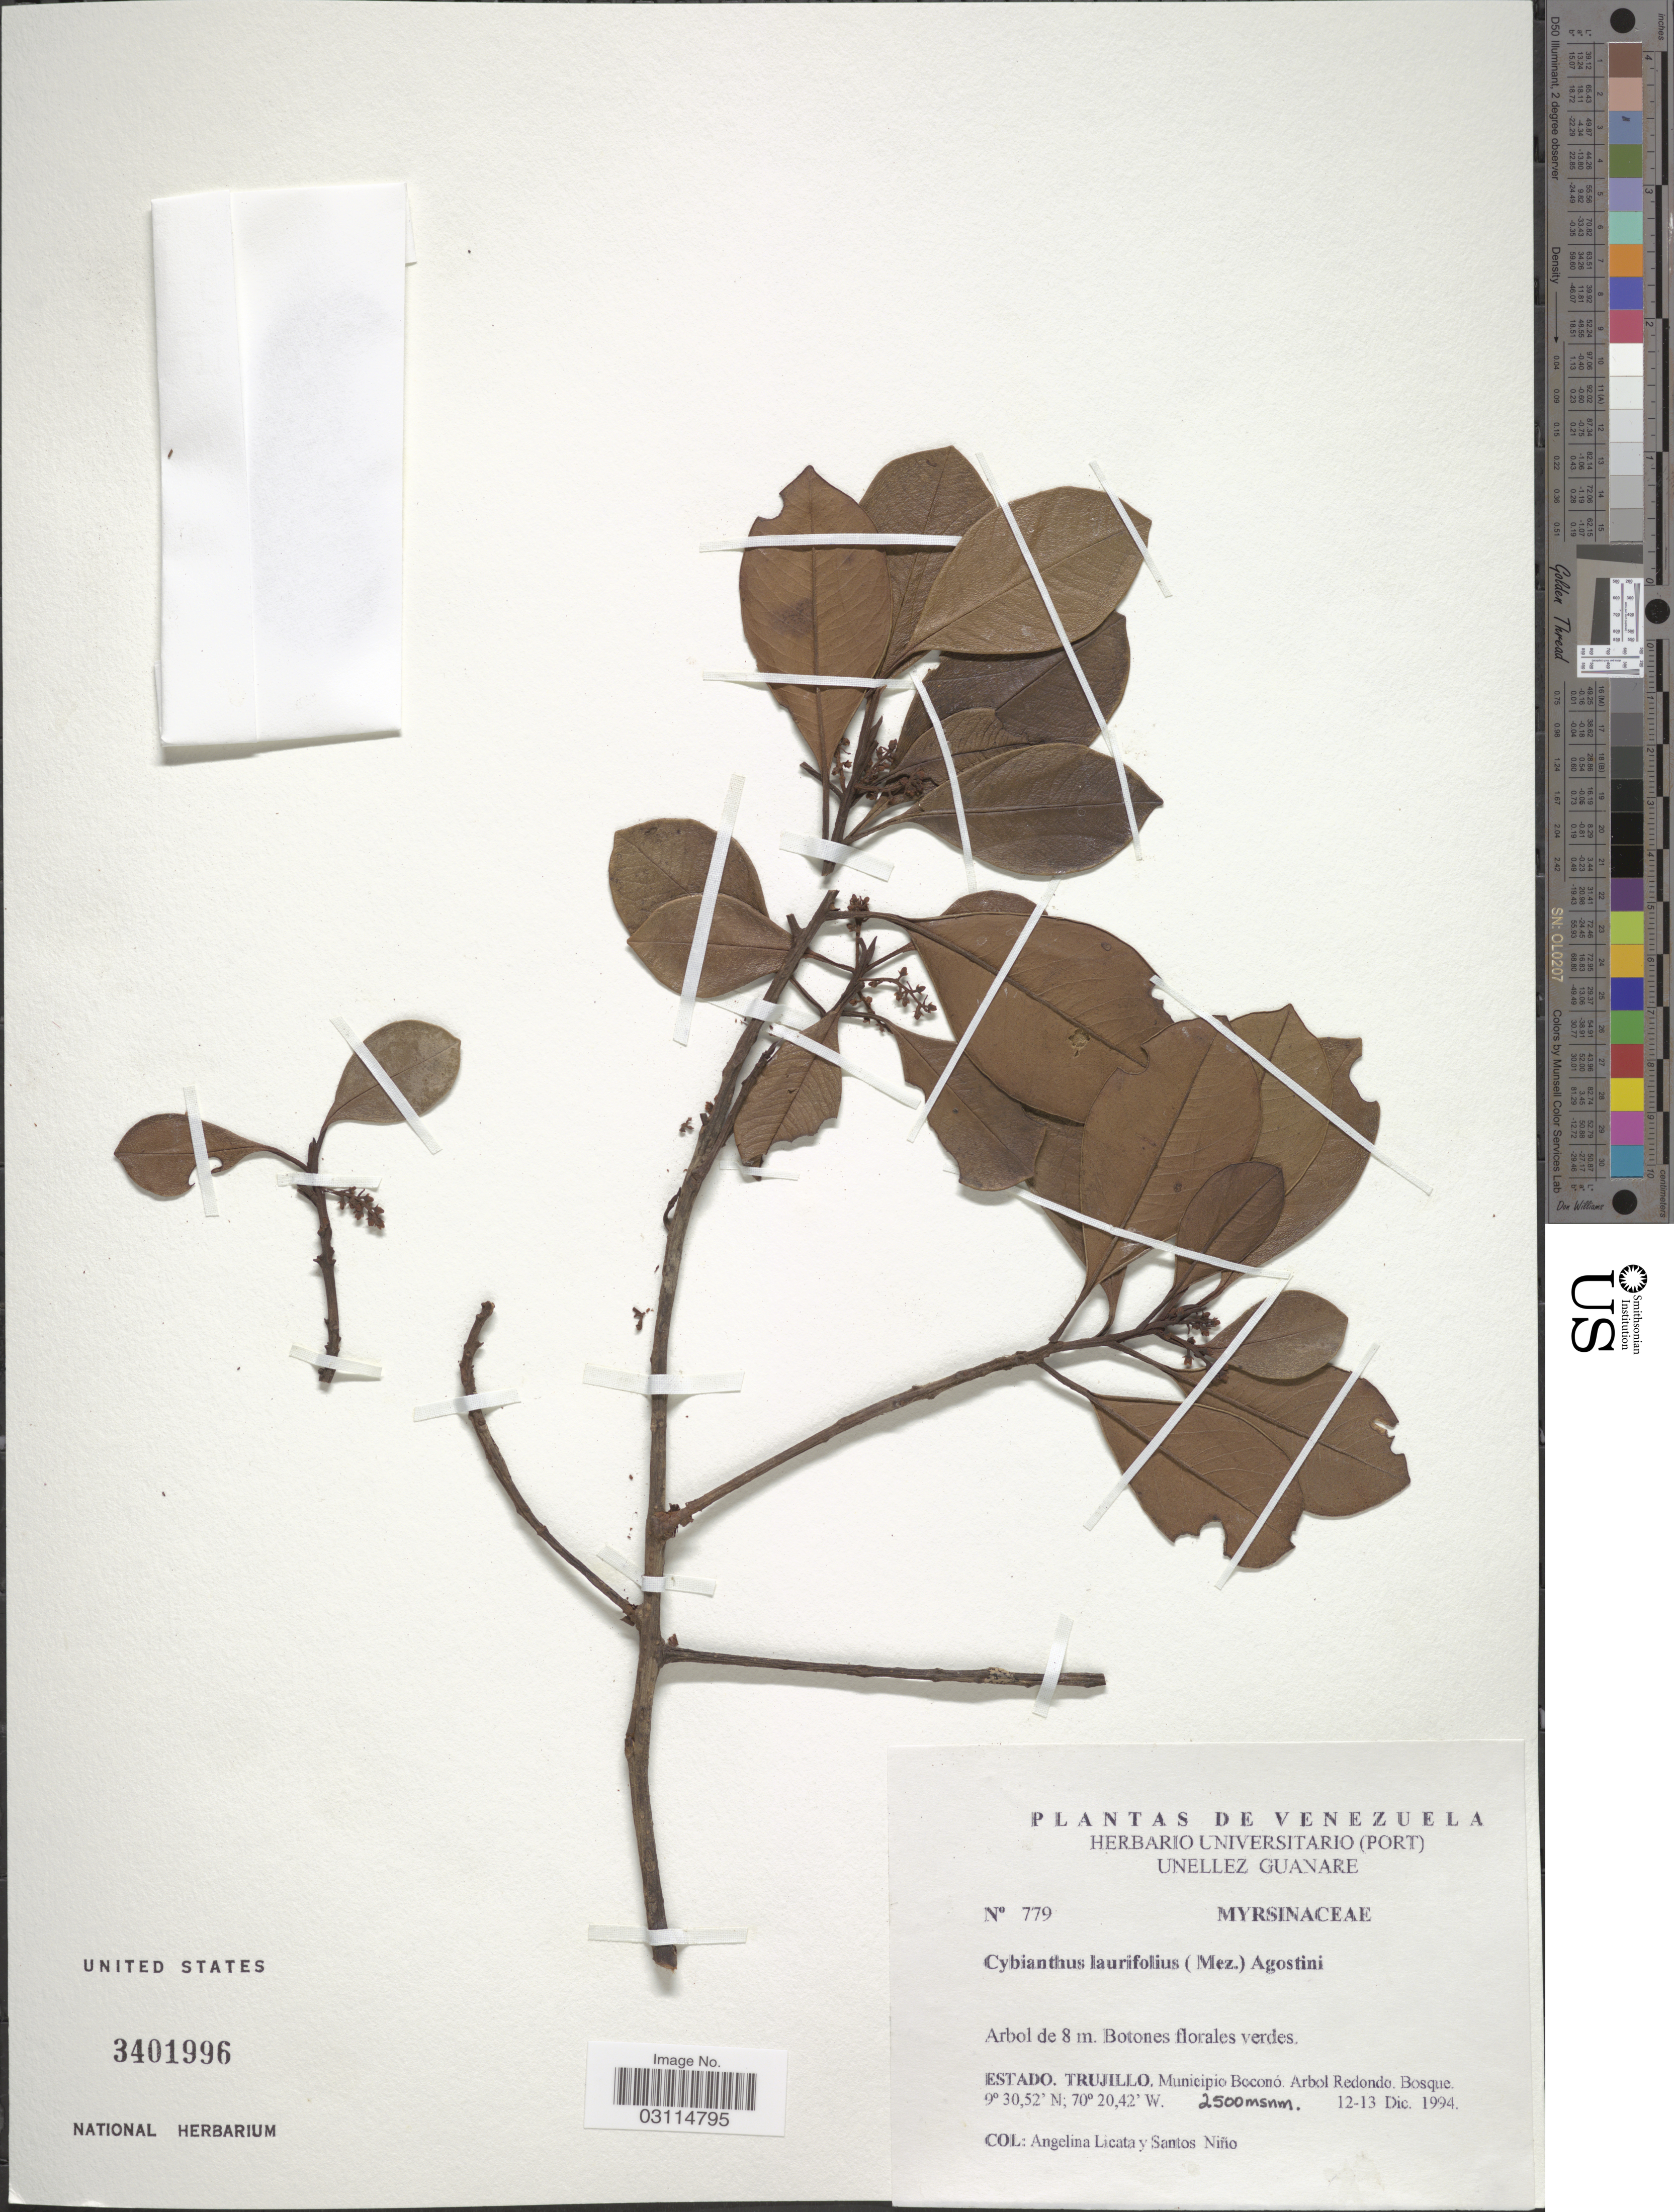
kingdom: Plantae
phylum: Tracheophyta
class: Magnoliopsida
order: Ericales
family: Primulaceae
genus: Cybianthus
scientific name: Cybianthus laurifolius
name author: (Mez) G. Agostini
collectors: A. Licata & S. M. Niño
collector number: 779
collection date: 1994-12-12/1994-12-13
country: Venezuela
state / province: Trujillo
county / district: Boconó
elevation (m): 2500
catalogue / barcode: US 3401996